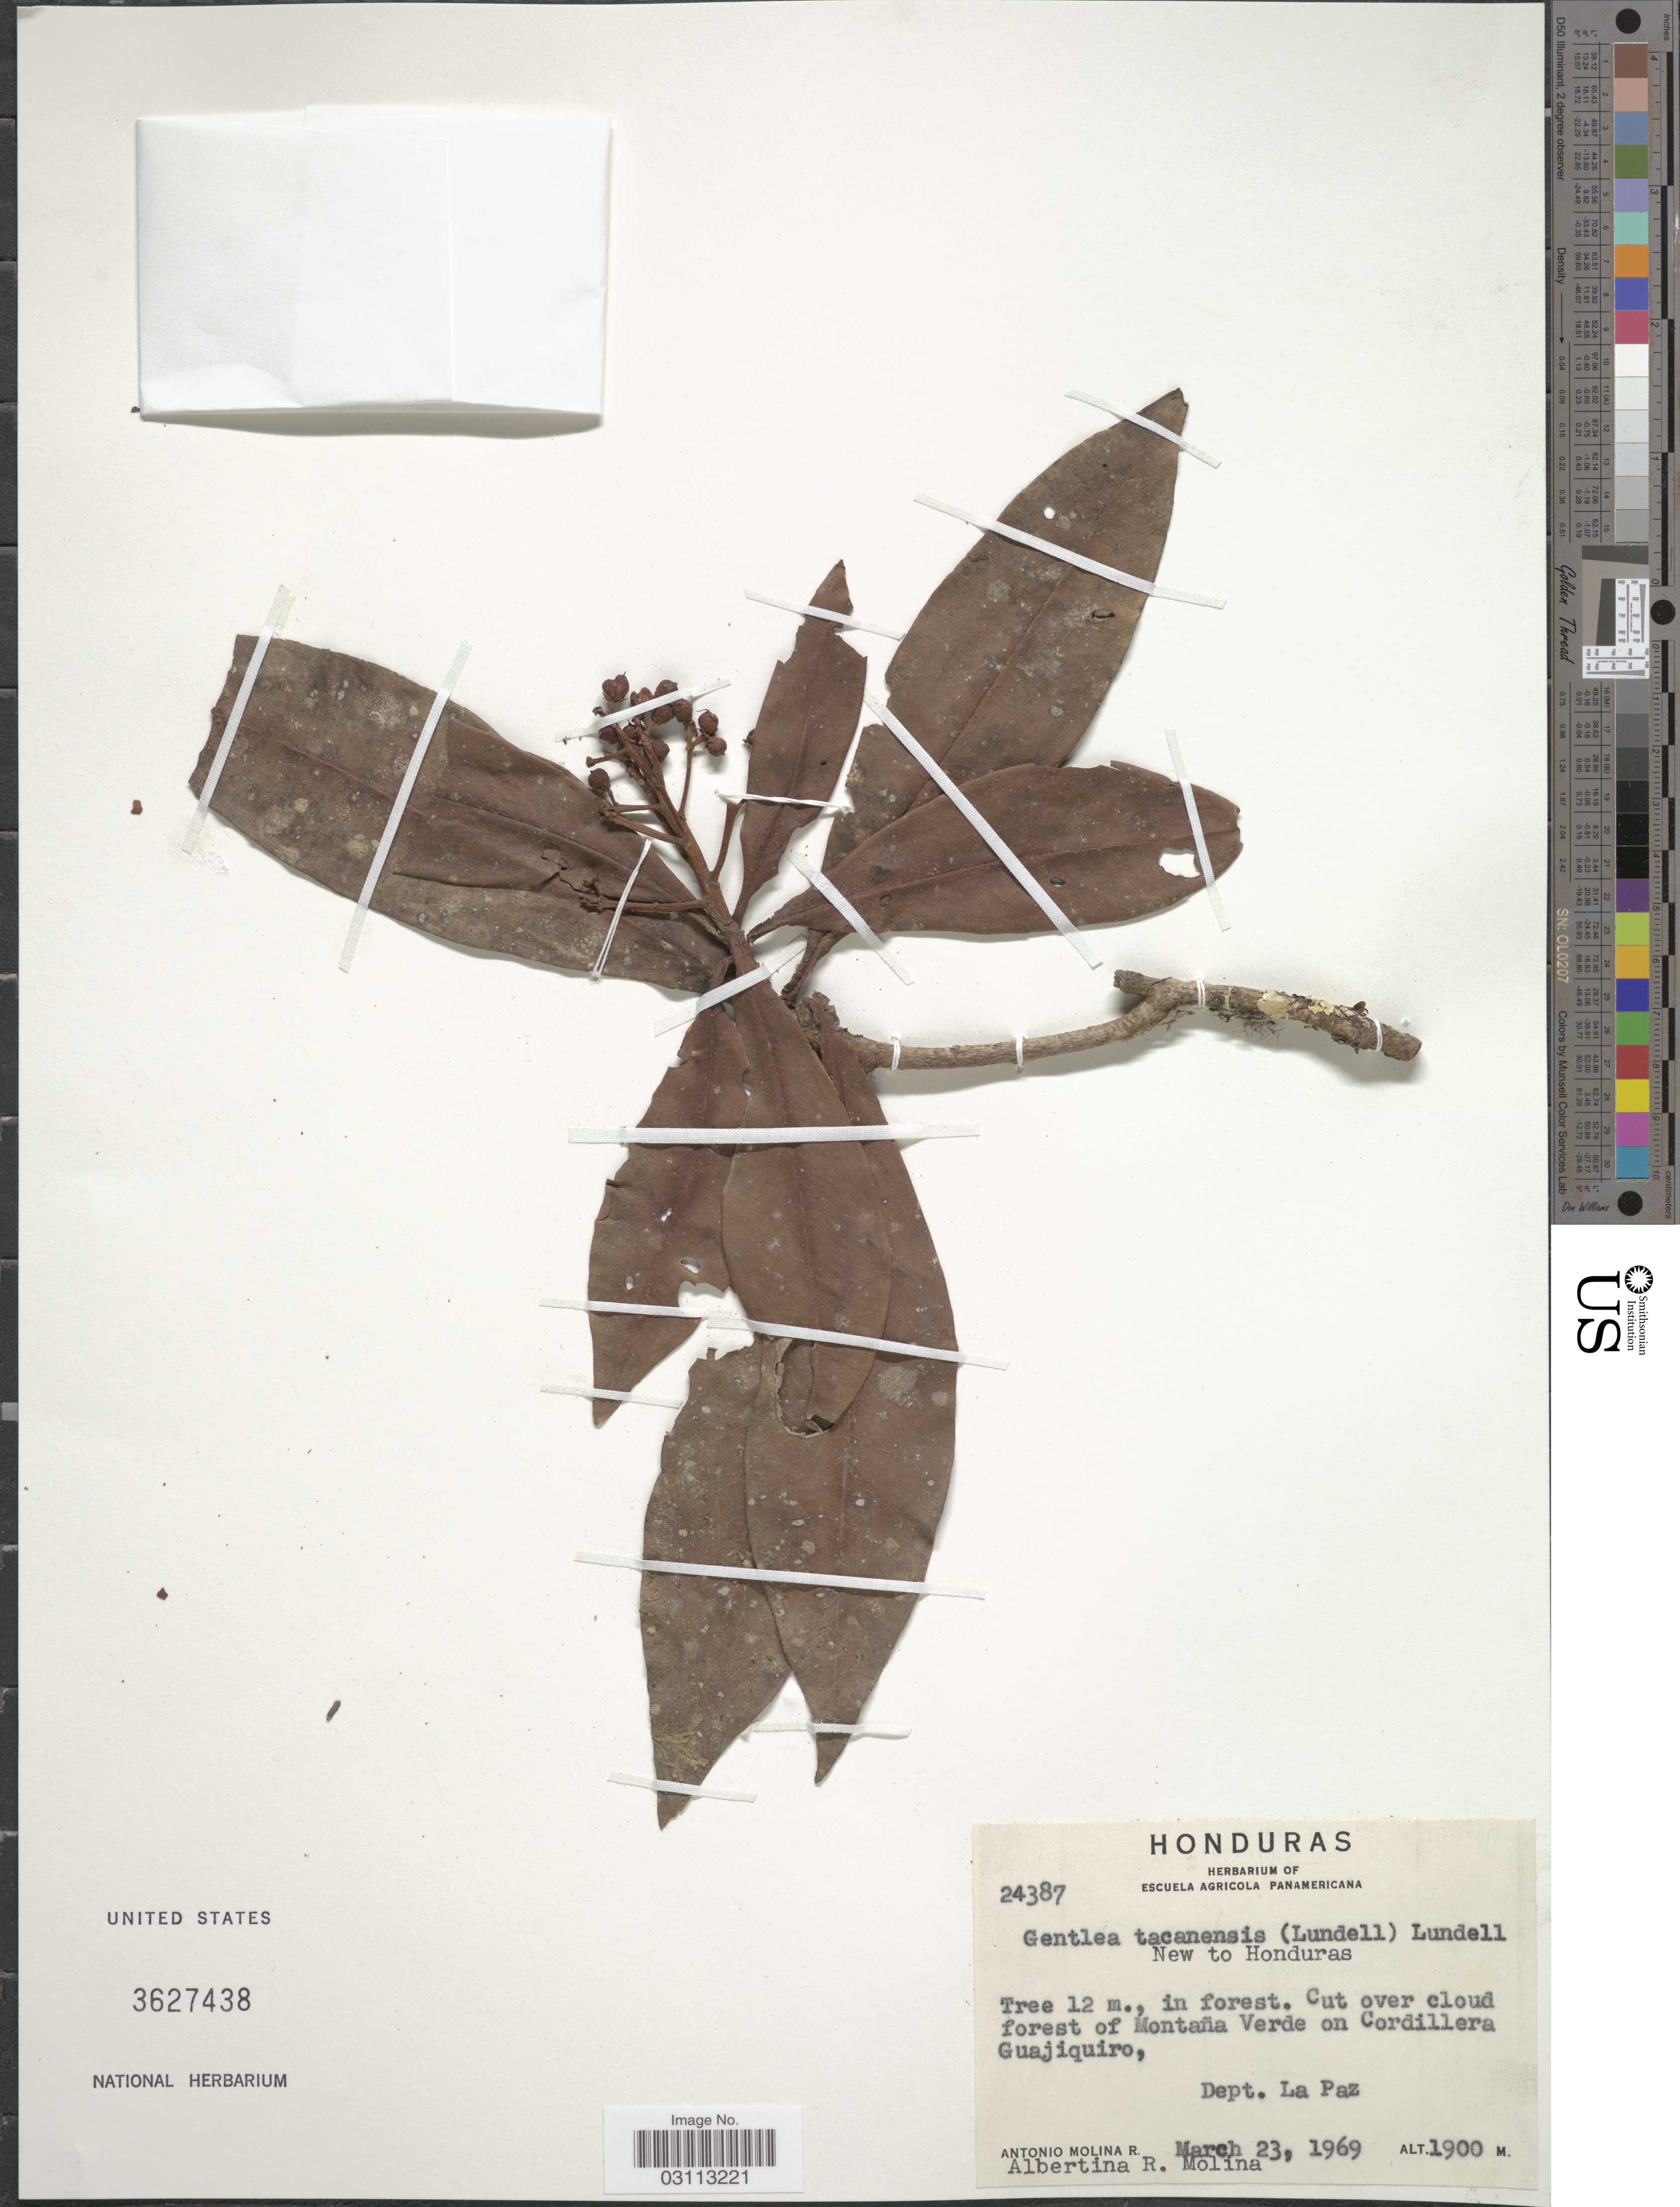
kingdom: Plantae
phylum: Tracheophyta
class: Magnoliopsida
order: Ericales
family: Primulaceae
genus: Gentlea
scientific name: Gentlea tacanensis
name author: (Lundell) Lundell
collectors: A. Molina R. & A. R. Molina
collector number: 24387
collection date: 1969-03-23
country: Honduras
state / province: La Paz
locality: Cut over cloud forest of Montaña Verde on Cordillera Guajiquiro, Dept. La Paz.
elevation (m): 1900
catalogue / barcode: US 3627438